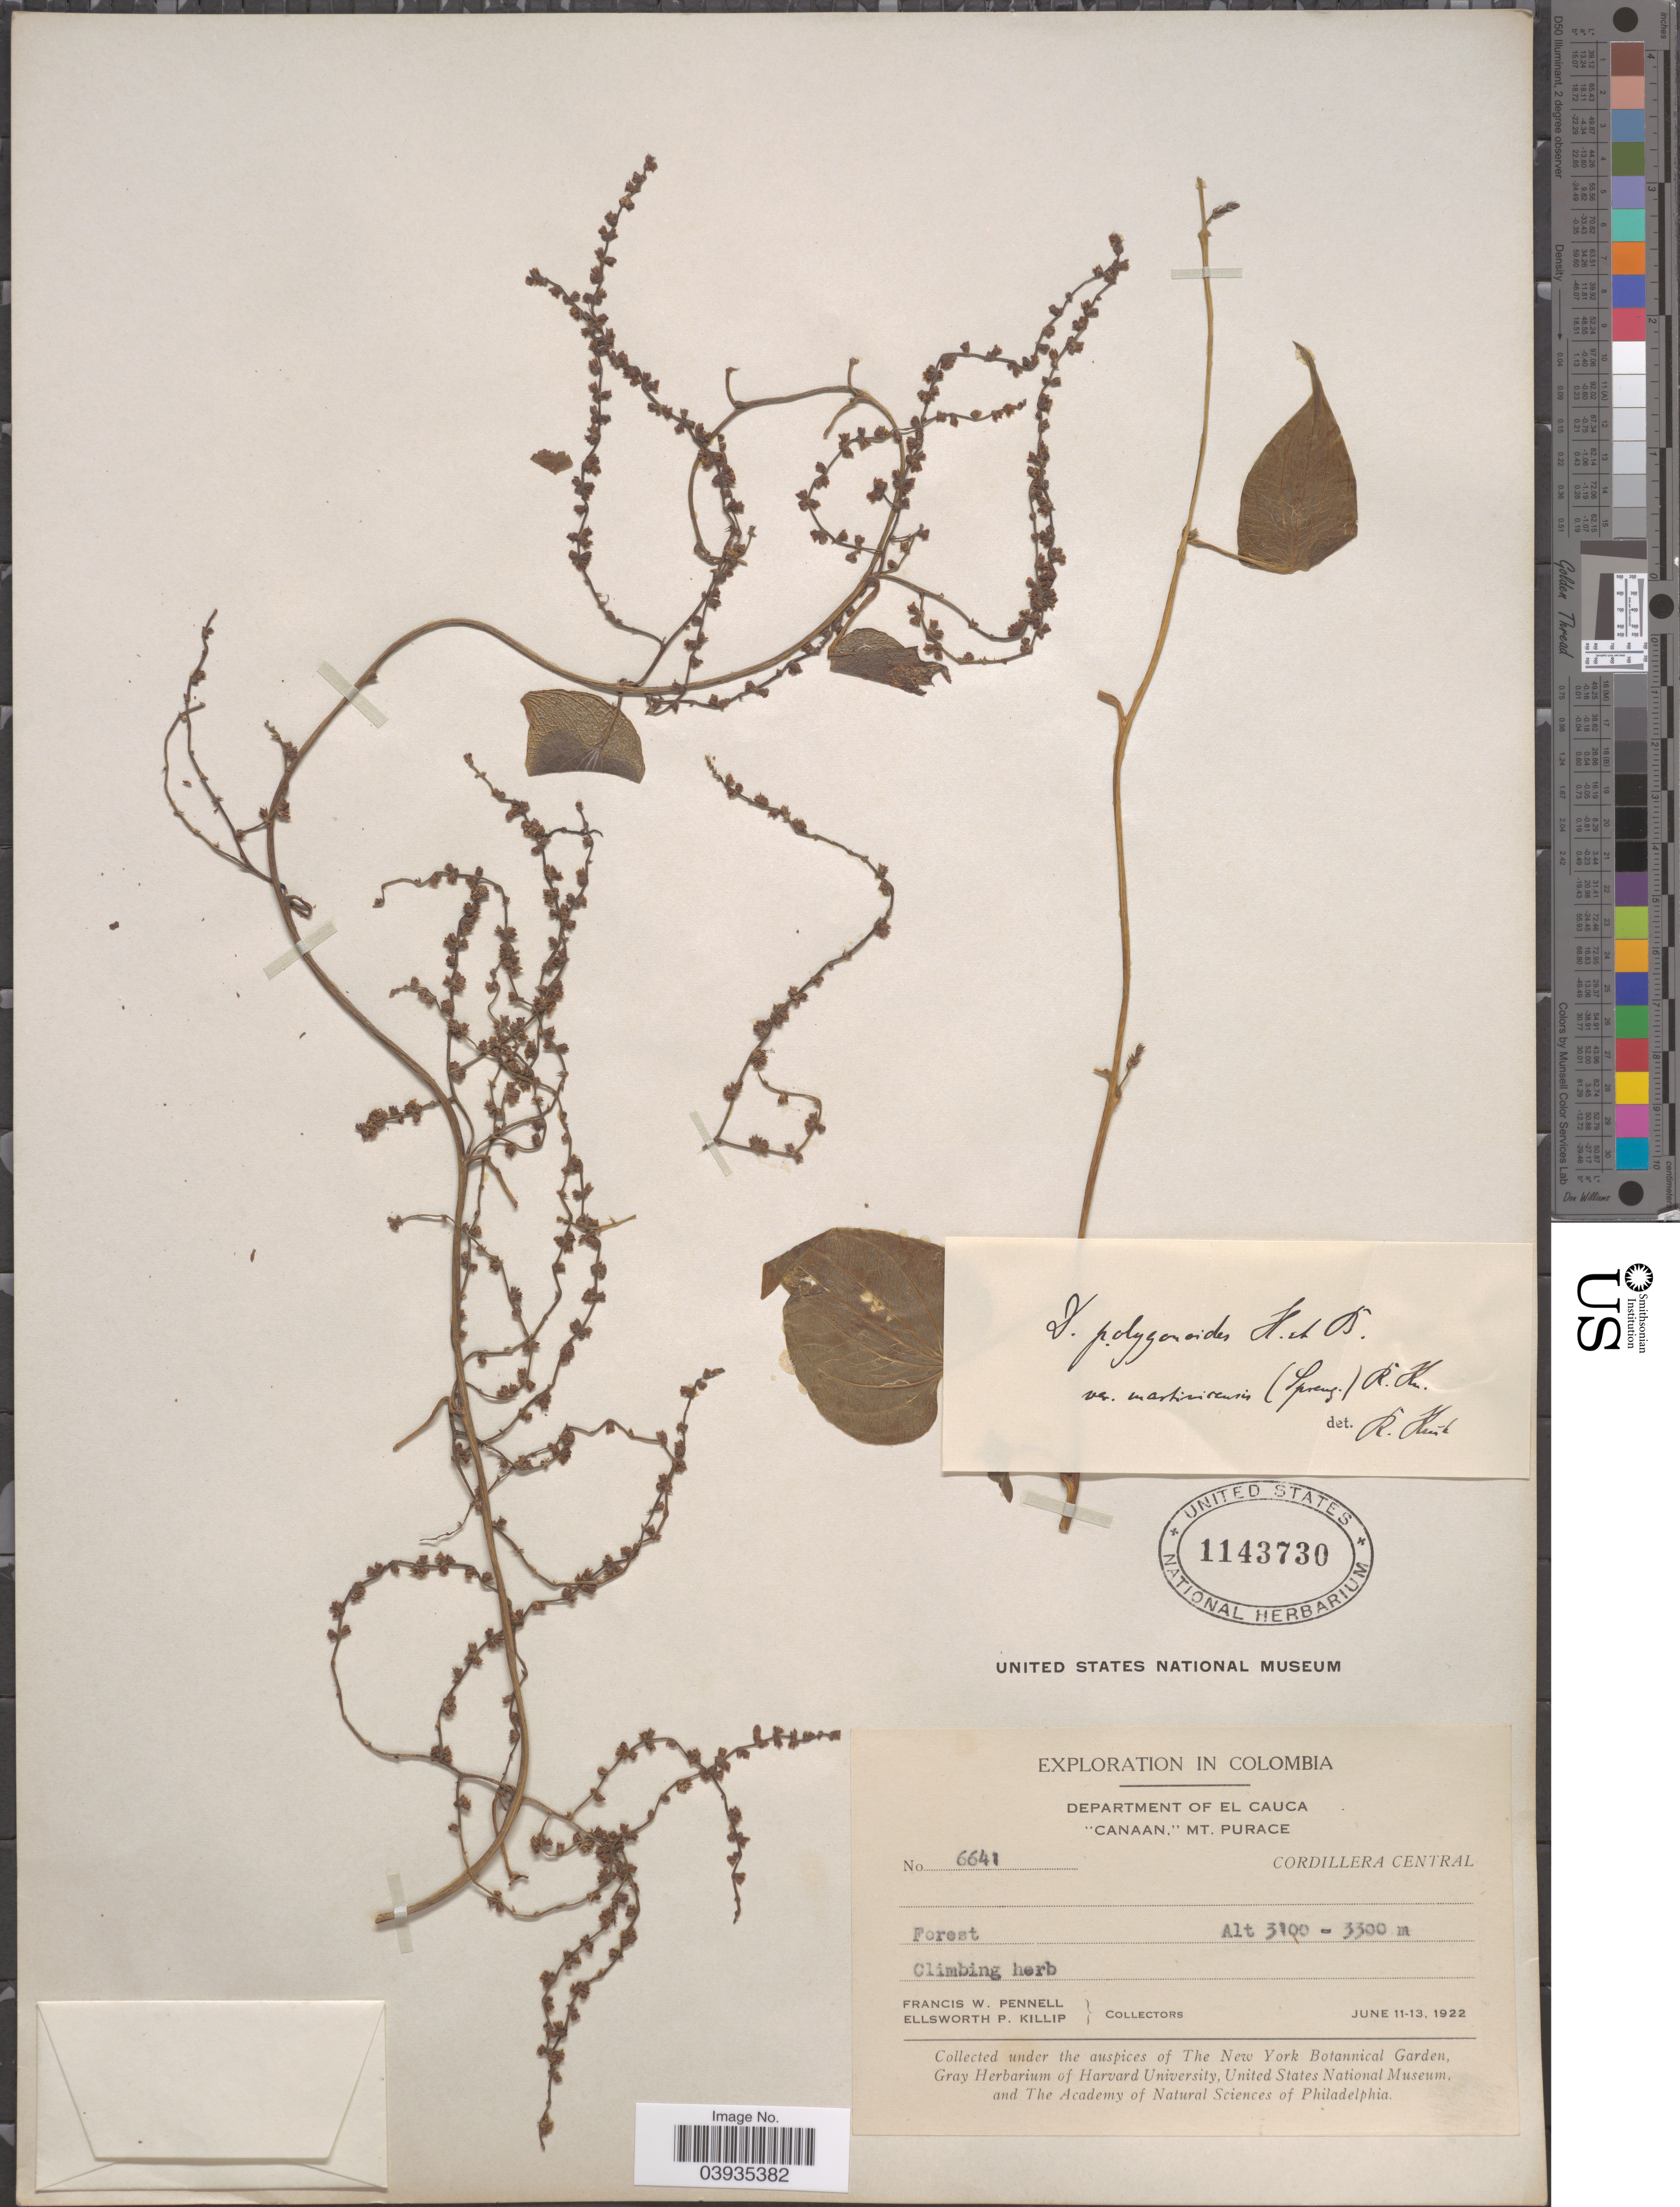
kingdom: Plantae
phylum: Tracheophyta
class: Liliopsida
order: Dioscoreales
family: Dioscoreaceae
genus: Dioscorea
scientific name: Dioscorea polygonoides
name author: Humb. & Bonpl. ex Willd.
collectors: F. W. Pennell & E. P. Killip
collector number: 6641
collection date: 1922-06-11/1922-06-13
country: Colombia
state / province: Valle del Cauca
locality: Department of El Cauca. "Canaan," Mt. Purace. Cordillera Central.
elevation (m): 3100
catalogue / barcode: US 1143730